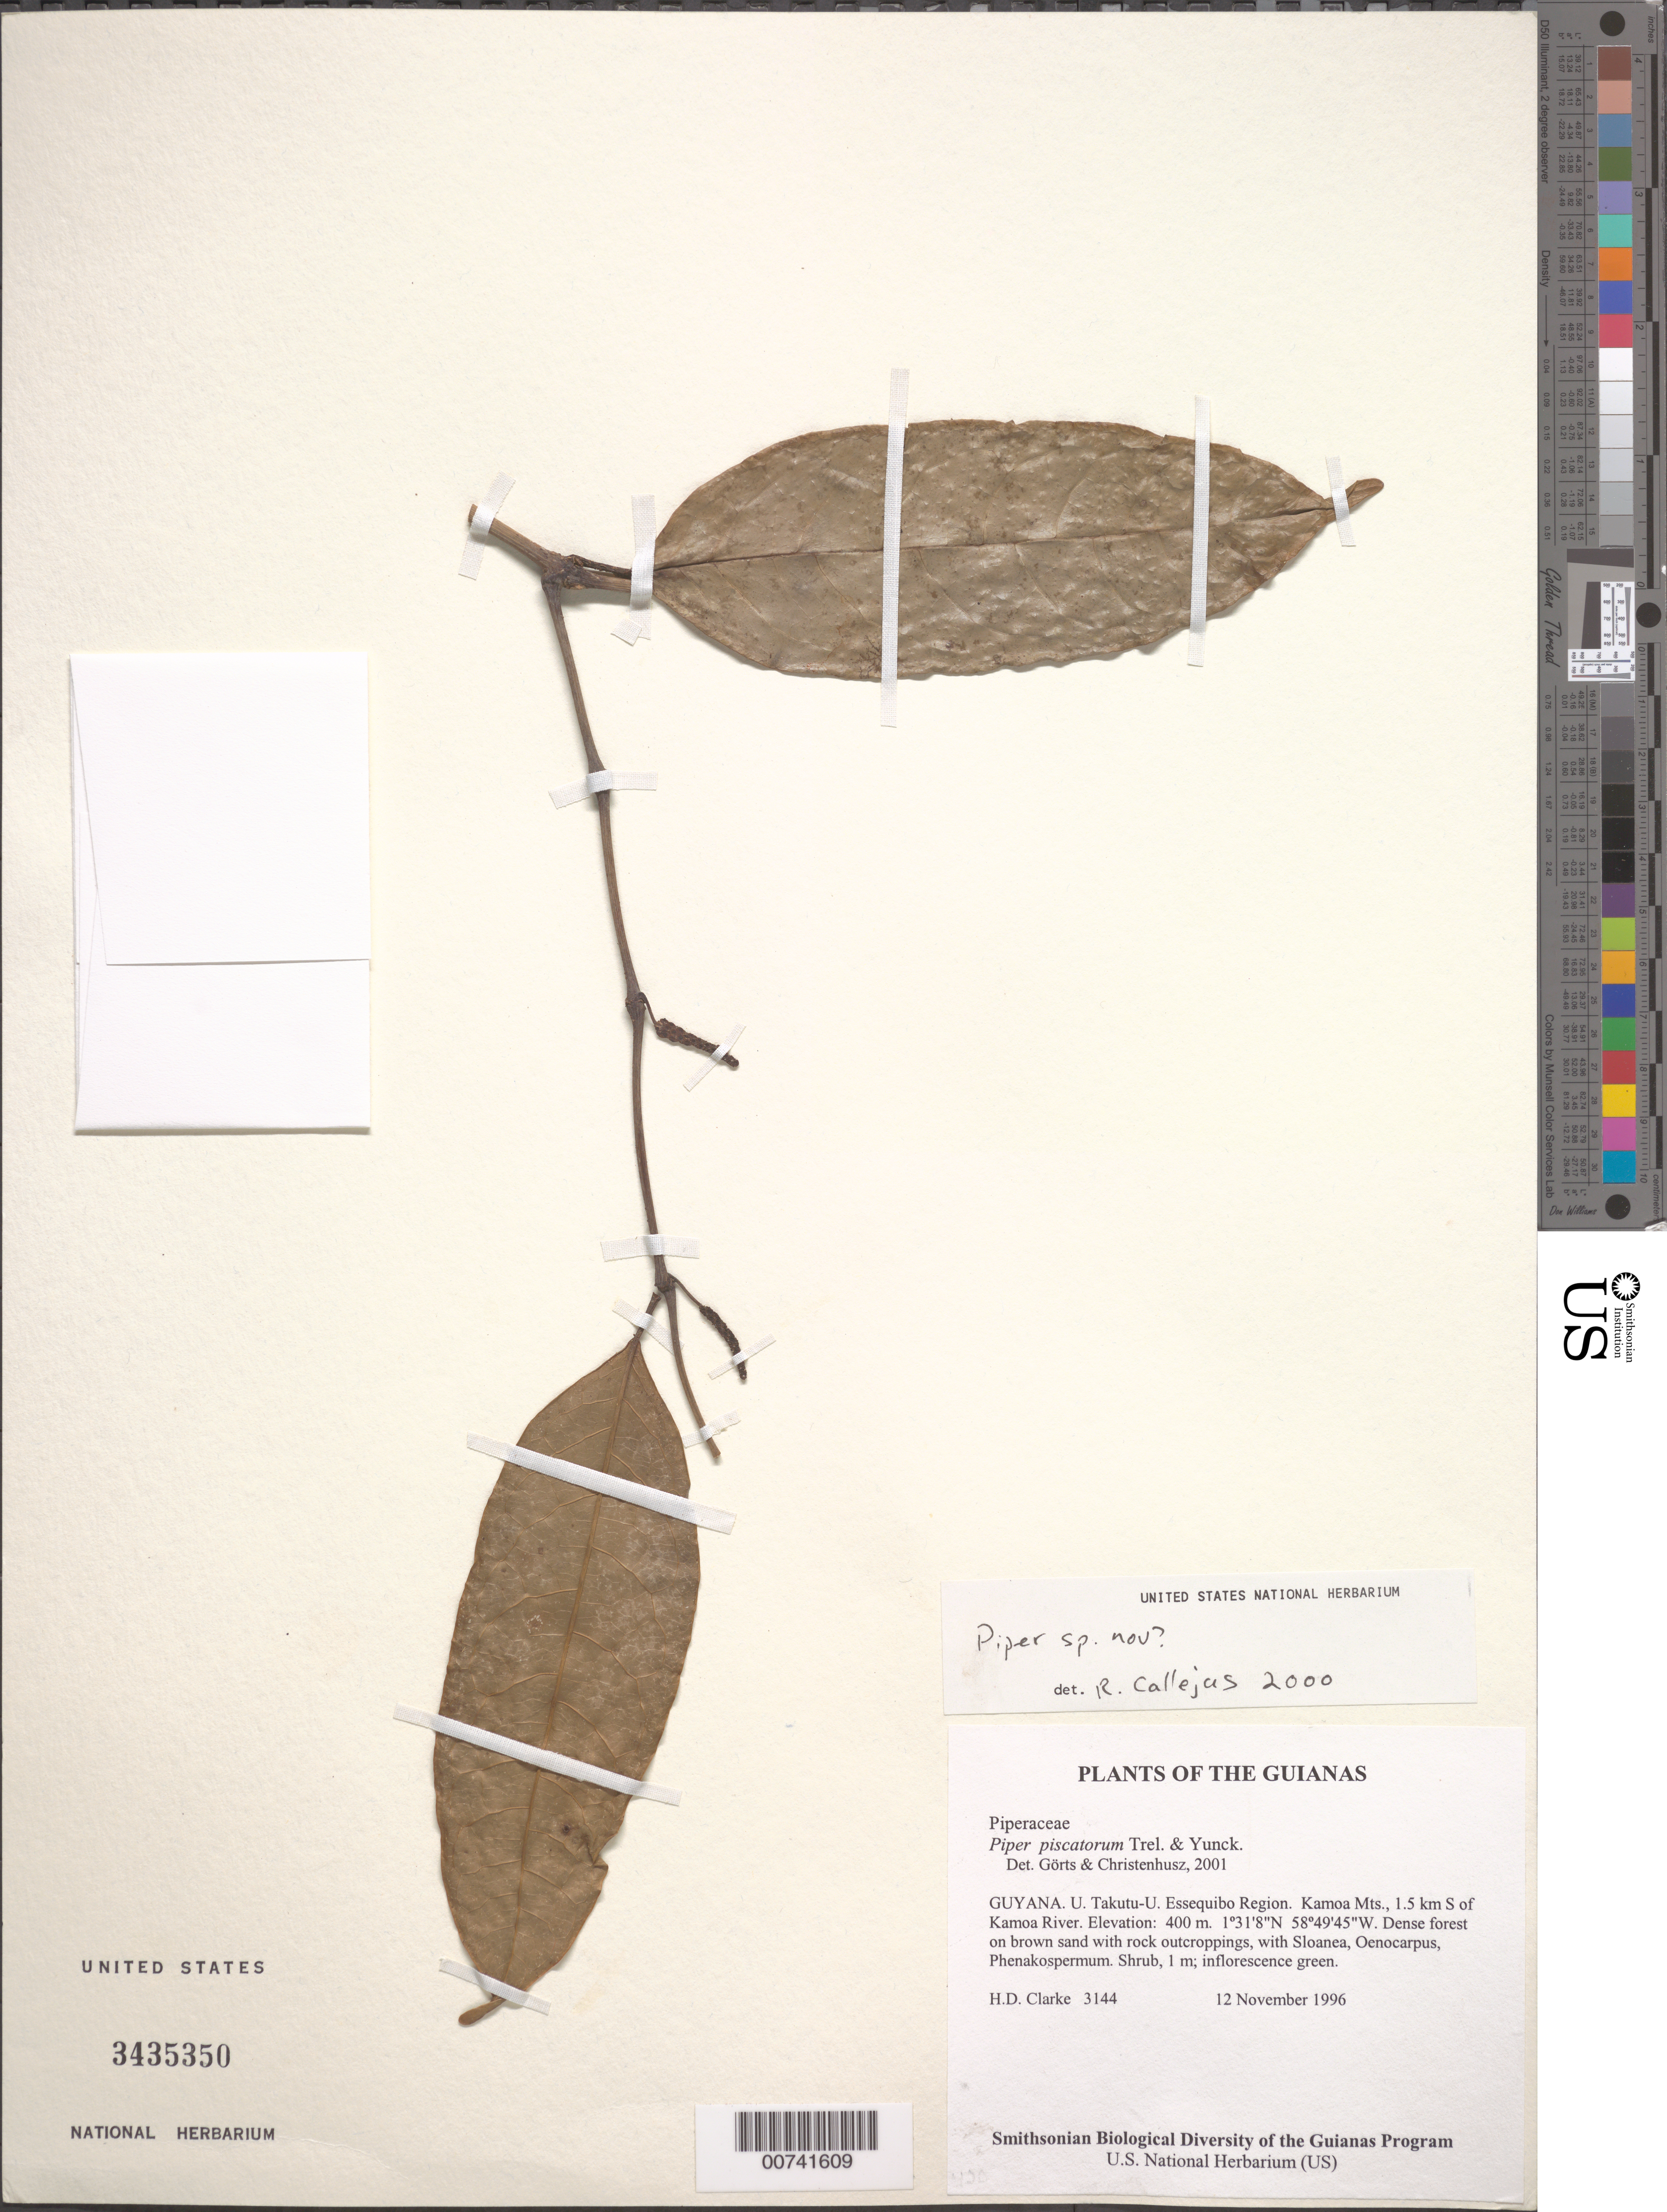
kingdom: Plantae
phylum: Tracheophyta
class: Magnoliopsida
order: Piperales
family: Piperaceae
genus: Piper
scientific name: Piper piscatorum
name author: Trel. & Yunck.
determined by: Görts-van Rijn, A. R.; Christenhusz, M. J.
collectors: H. D. Clarke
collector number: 3144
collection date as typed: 12 November 1996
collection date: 1996-11-12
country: Guyana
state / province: U. Takutu-U. Essequibo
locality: Kamoa Mts., 1.5 km S of Kamoa River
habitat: Dense forest on brown sand with rock outcroppings, with Sloanea, Oenocarpus, Phenakospermum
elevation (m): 400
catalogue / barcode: US 3435350